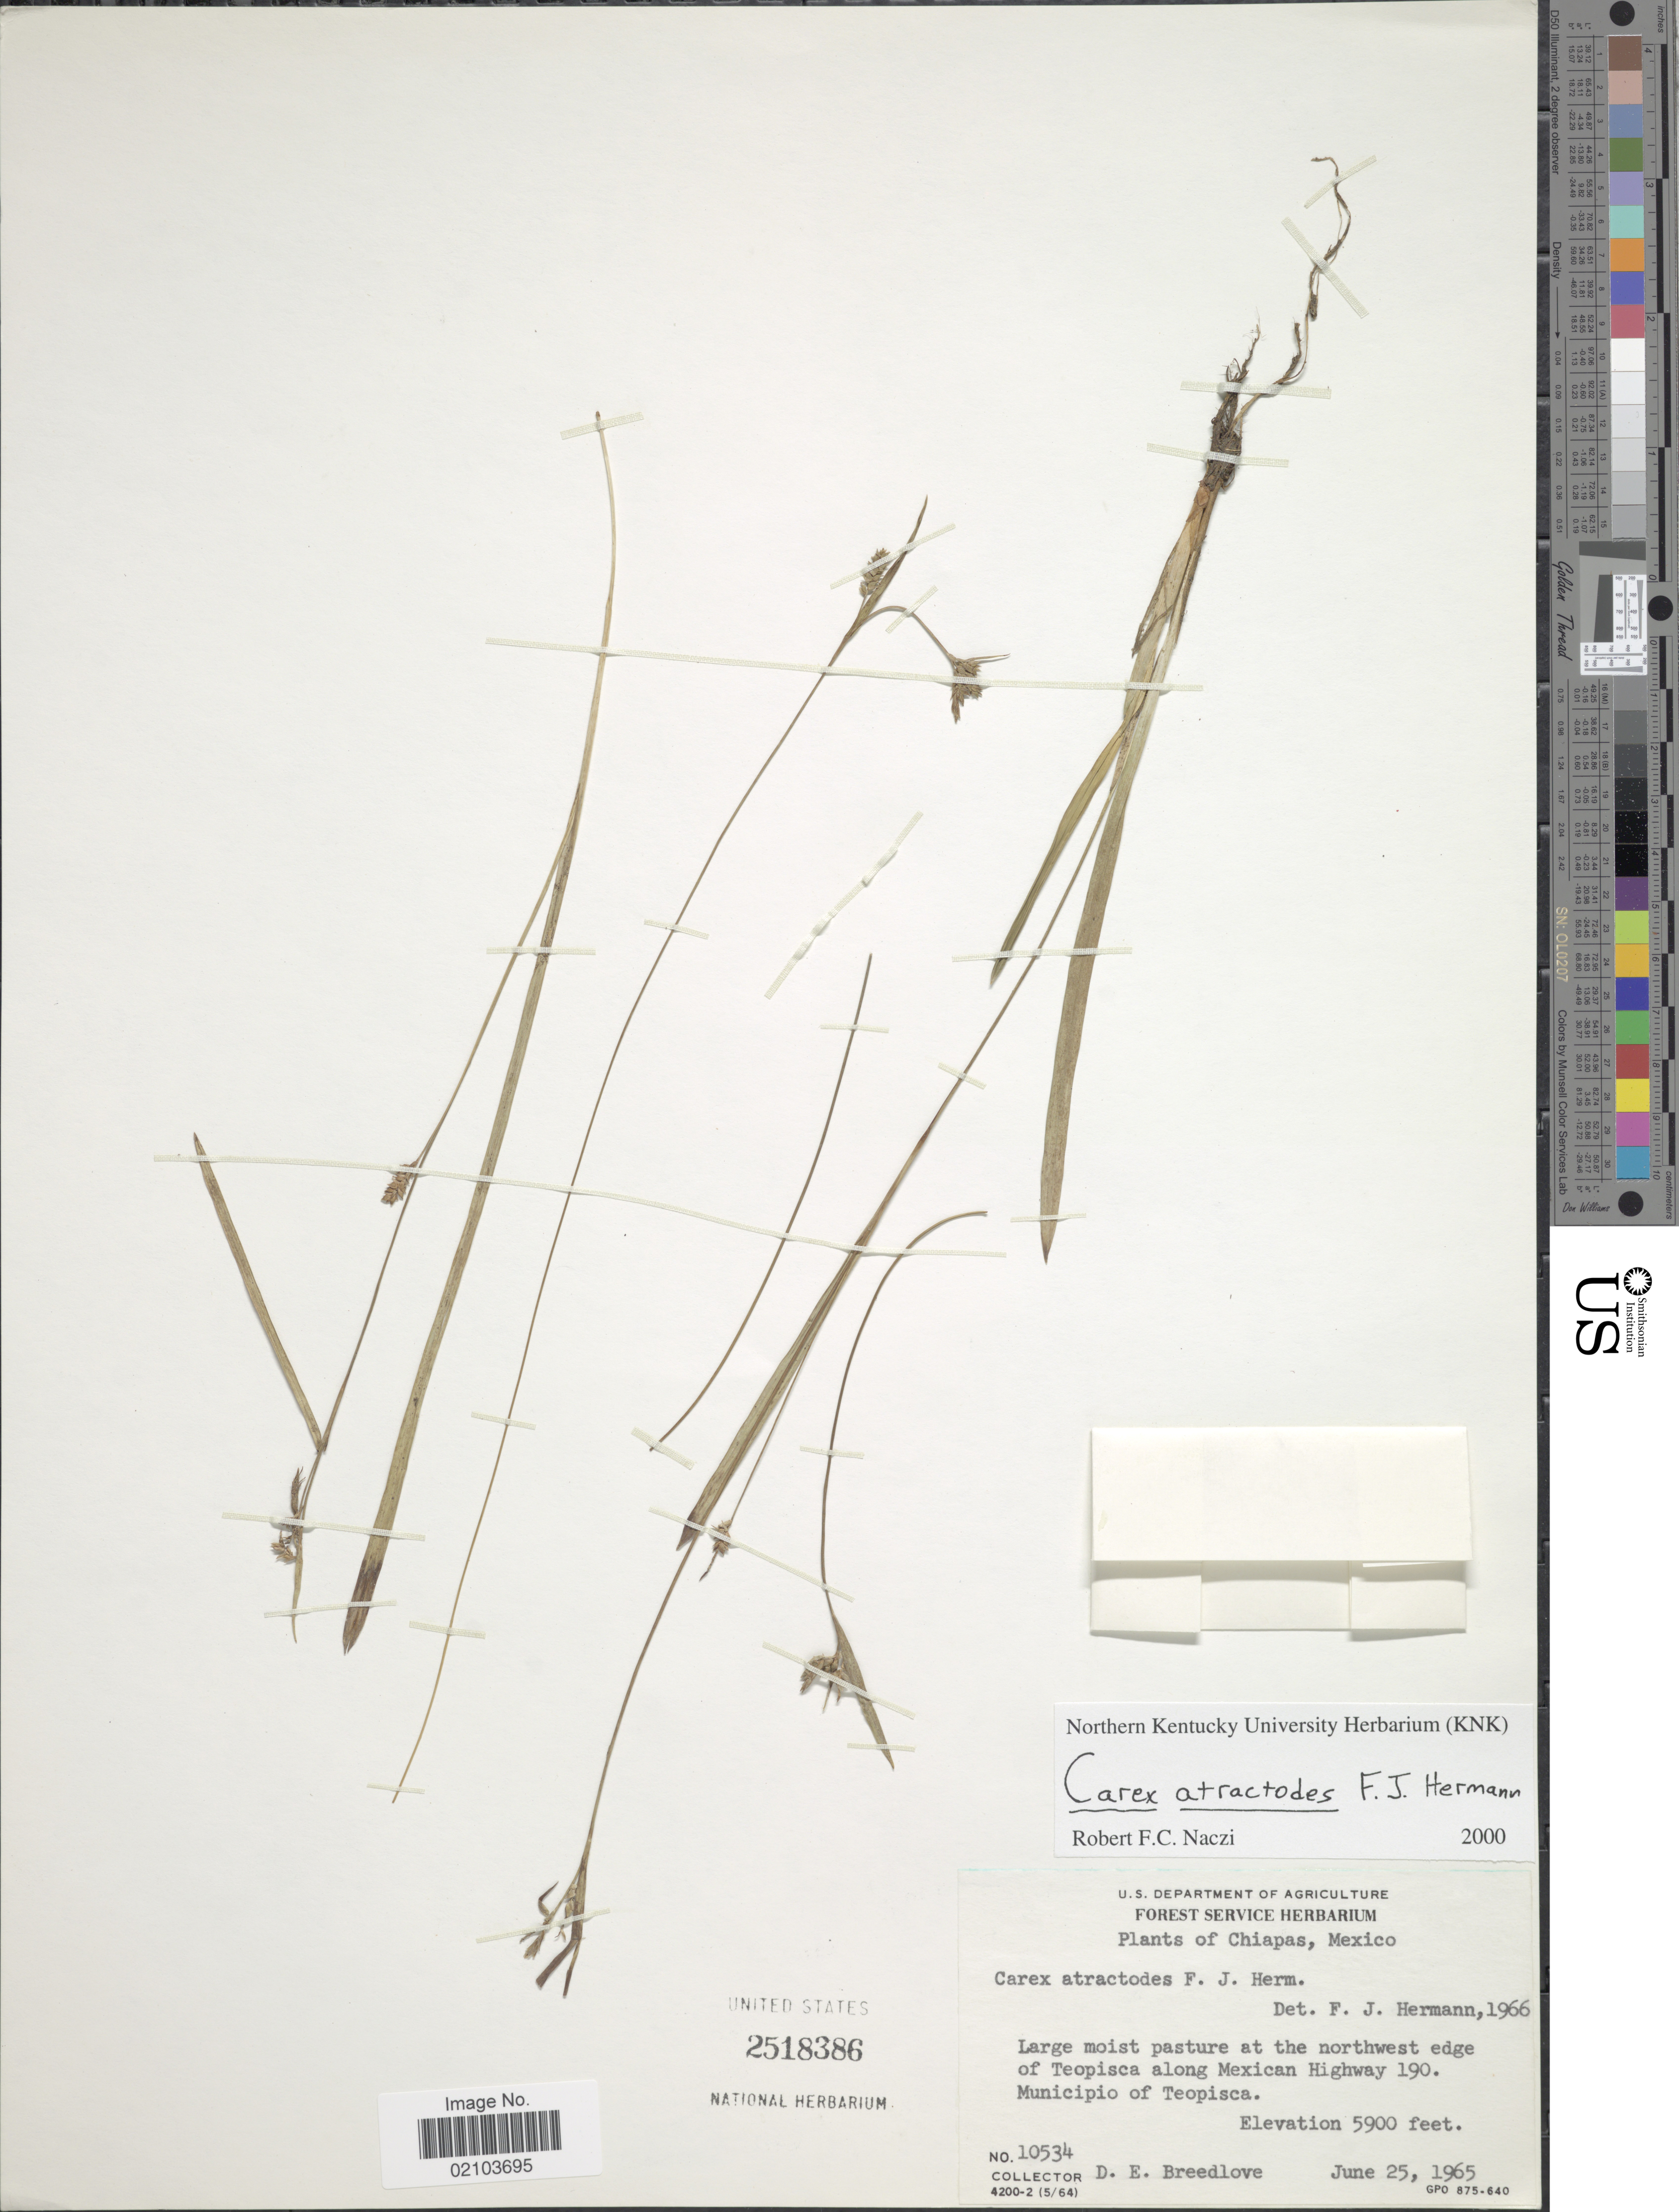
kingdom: Plantae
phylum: Tracheophyta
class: Liliopsida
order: Poales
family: Cyperaceae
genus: Carex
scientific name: Carex atractodes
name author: F.J. Herm.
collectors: D. E. Breedlove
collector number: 10534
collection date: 1965-06-25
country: Mexico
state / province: Chiapas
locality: Northwest edge of Teopisca along Mexican Highway 190. Municipio of Teopisca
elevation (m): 1798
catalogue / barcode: US 2518386